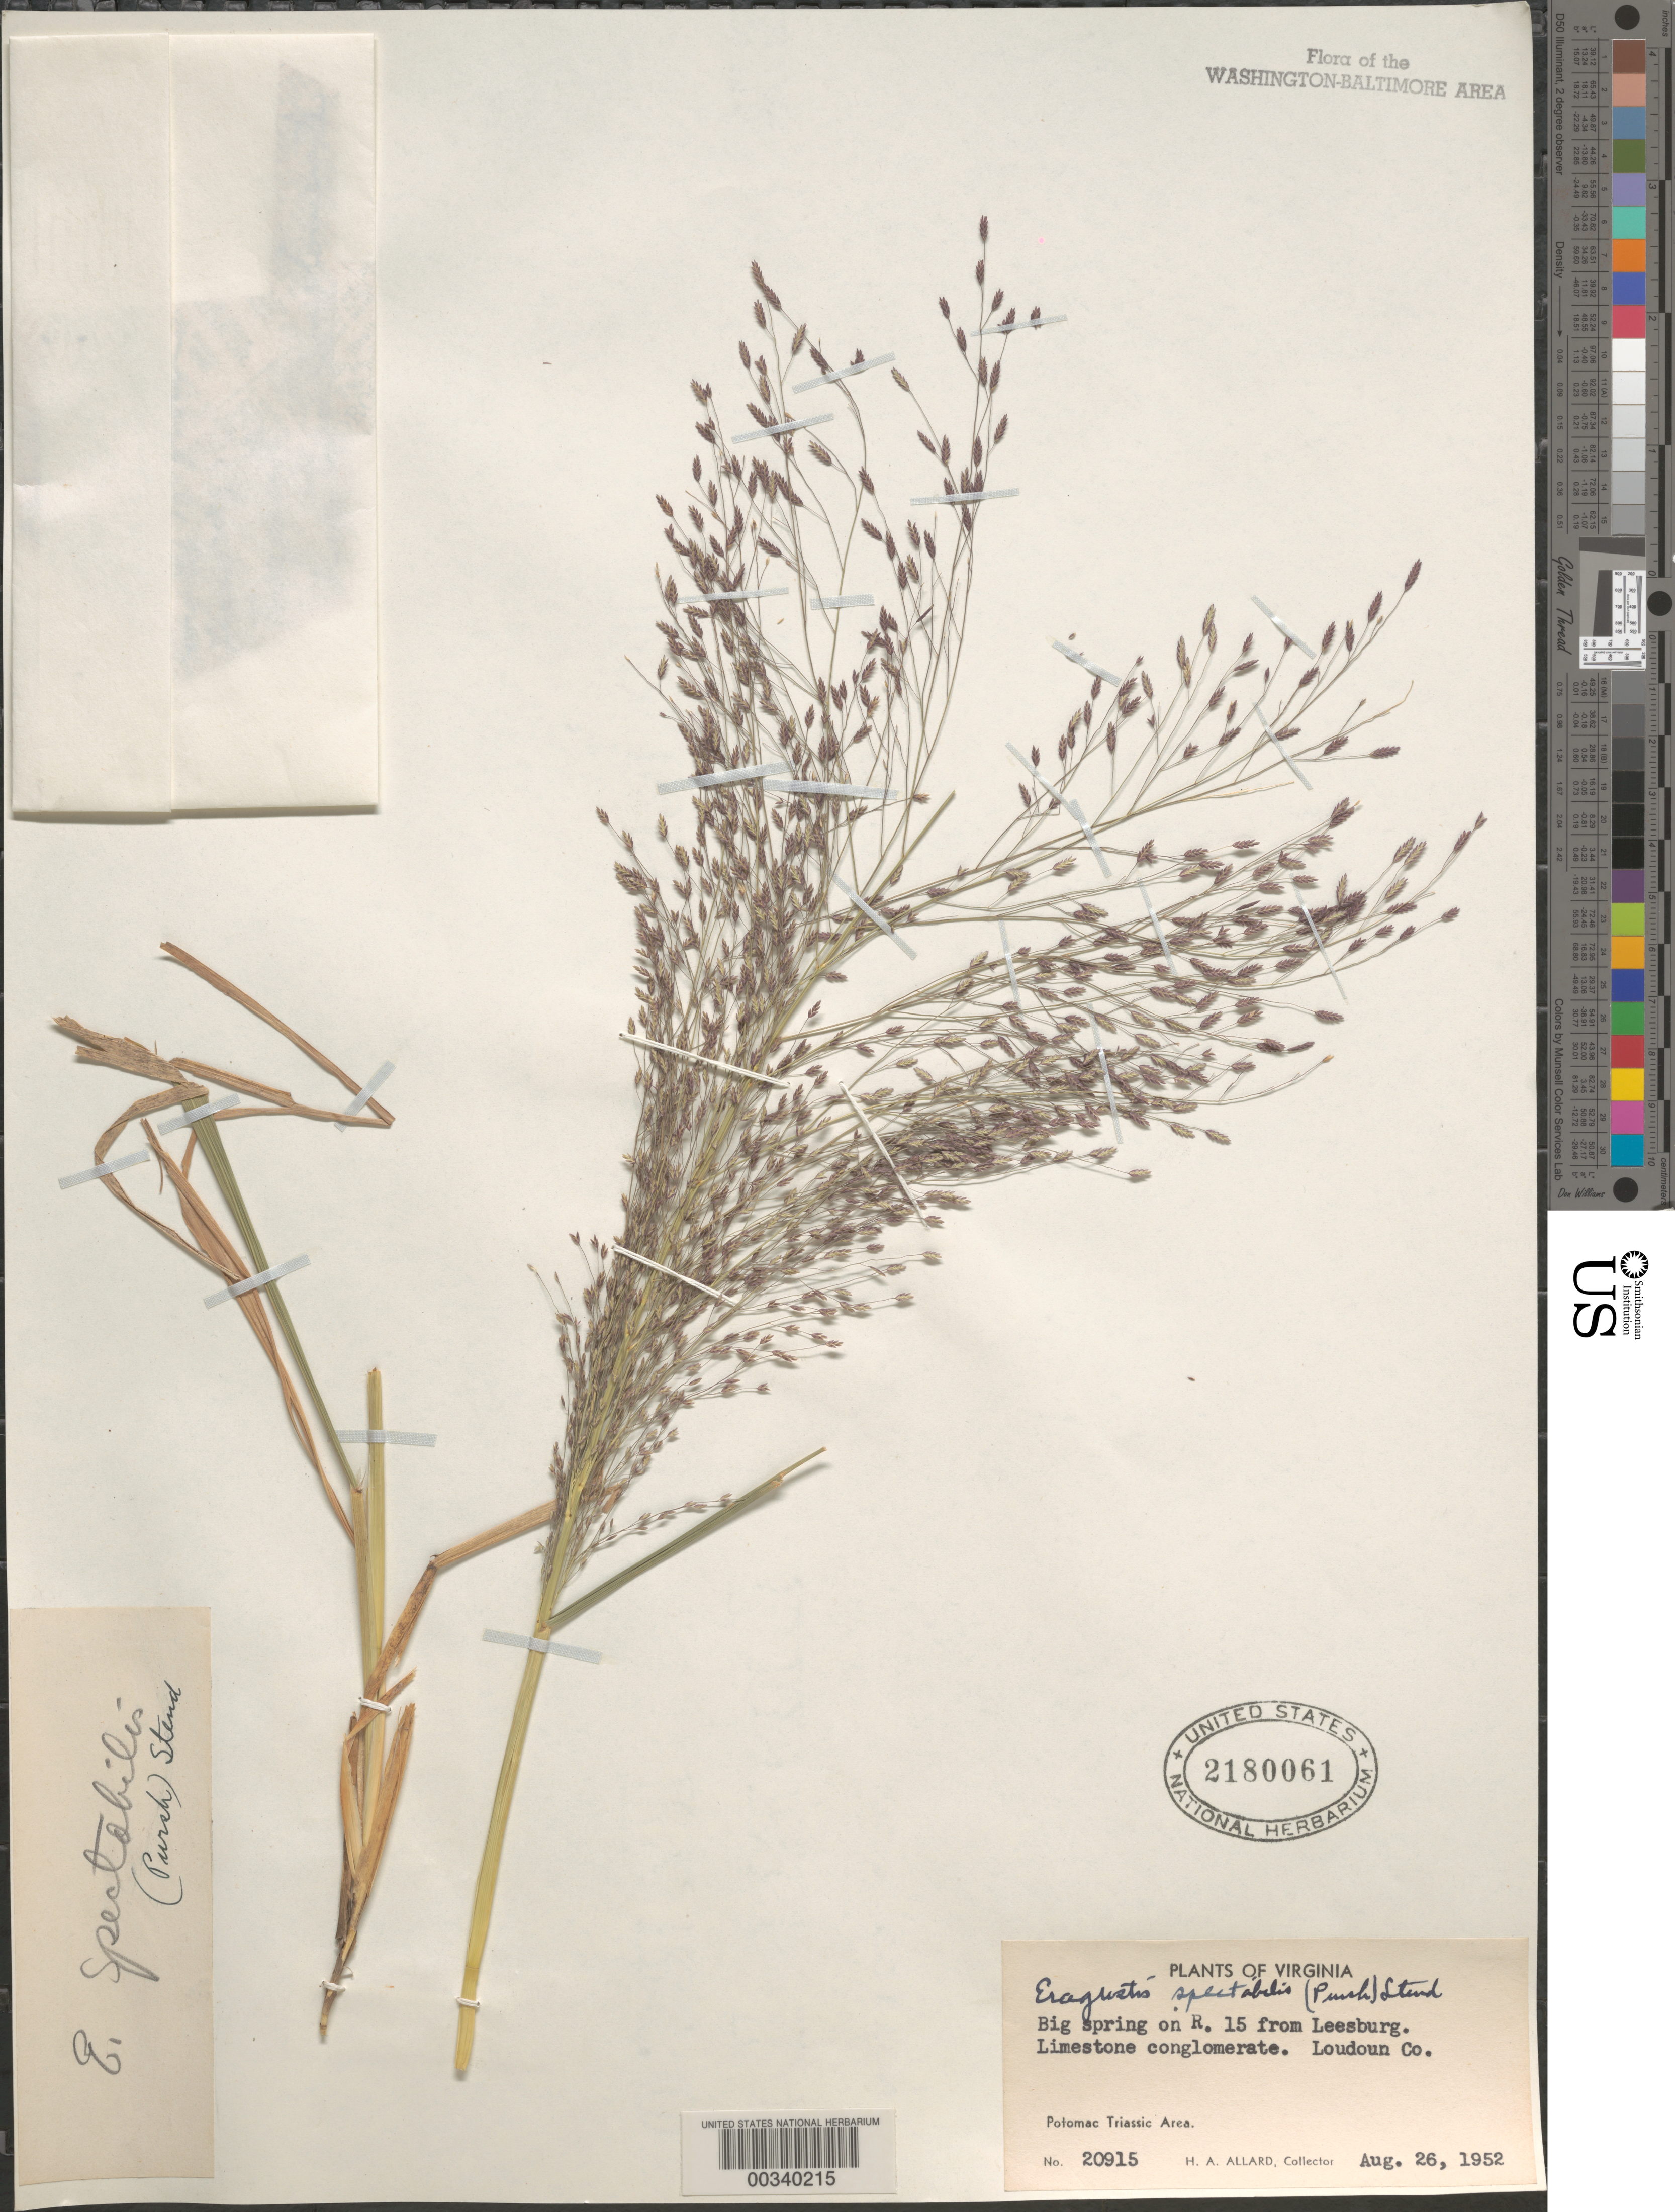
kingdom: Plantae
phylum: Tracheophyta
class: Liliopsida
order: Poales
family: Poaceae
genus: Eragrostis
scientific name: Eragrostis spectabilis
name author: (Pursh) Steud.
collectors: H. A. Allard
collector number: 20915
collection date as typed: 26 Aug 1952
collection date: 1952-08-26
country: United States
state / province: Virginia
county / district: Loudoun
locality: Spring, Route 15 from Leesburg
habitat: Limestone conglomerate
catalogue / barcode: US 2180061